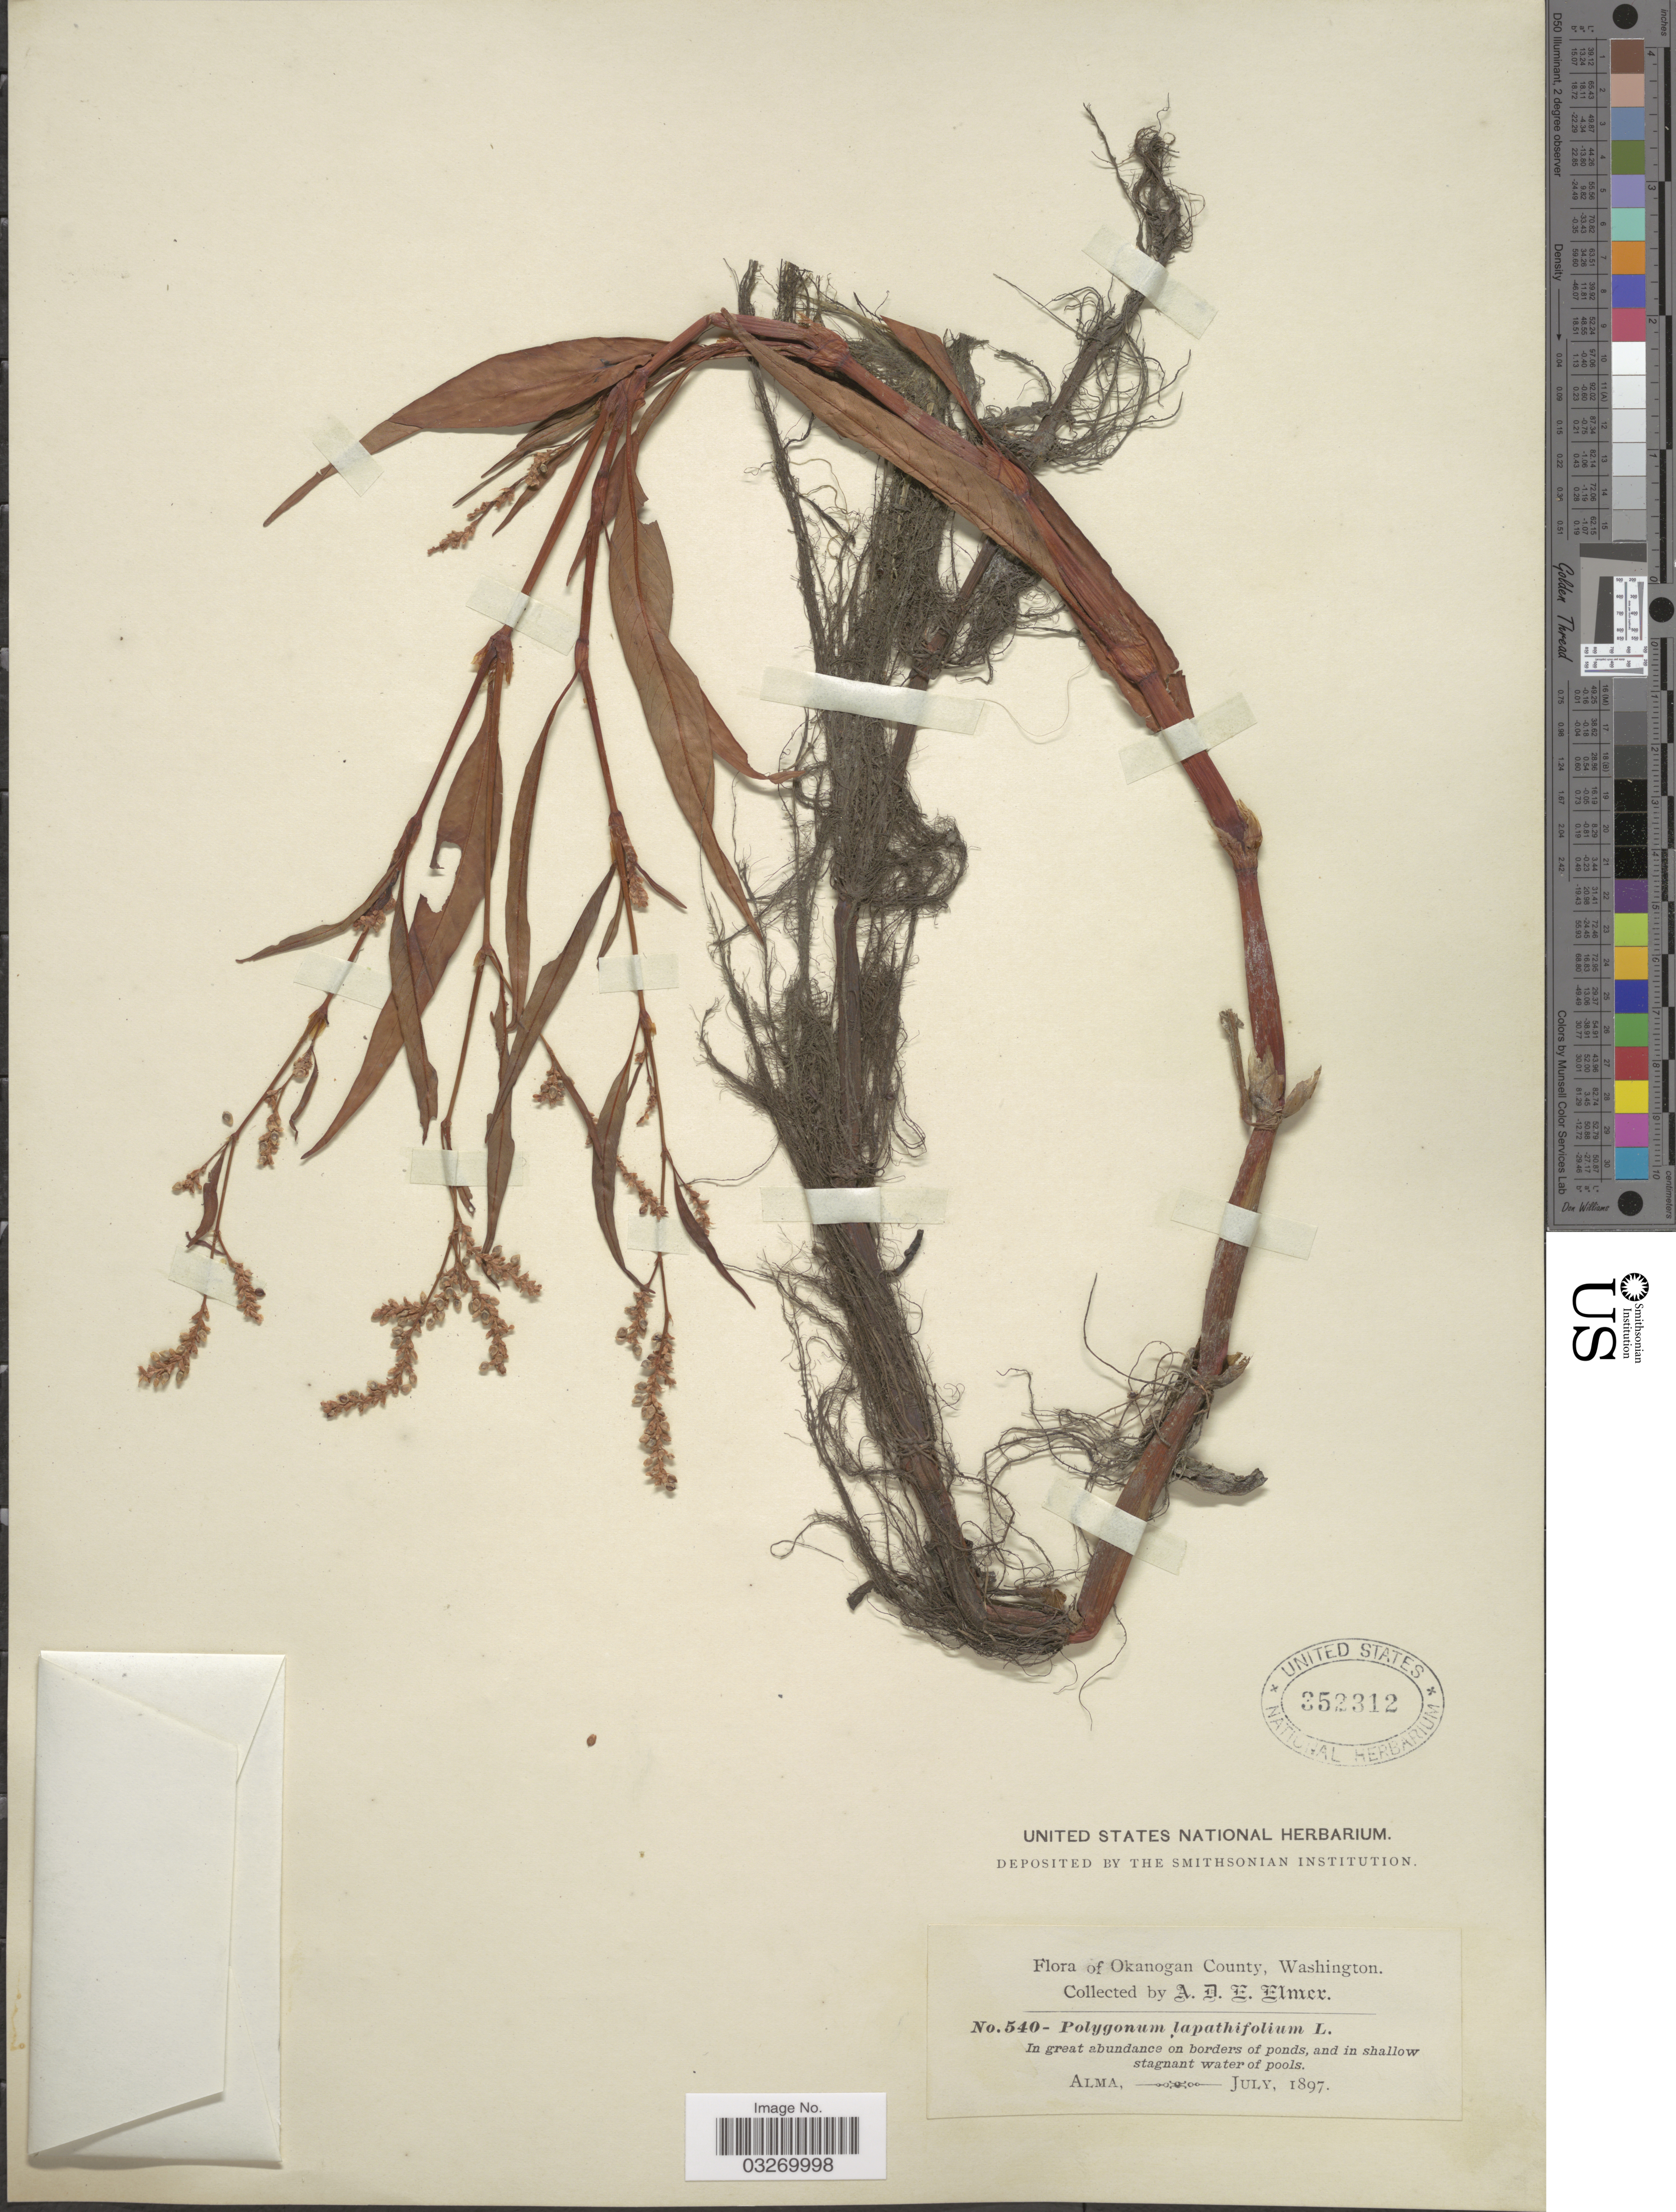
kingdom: Plantae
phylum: Tracheophyta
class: Magnoliopsida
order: Caryophyllales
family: Polygonaceae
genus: Persicaria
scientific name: Persicaria lapathifolia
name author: (L.) Delarbre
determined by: Atha, D. E.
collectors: A. D. E. Elmer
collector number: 540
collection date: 1897-07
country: United States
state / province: Washington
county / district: Okanogan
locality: Okanogan County. Alma.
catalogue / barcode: US 352312